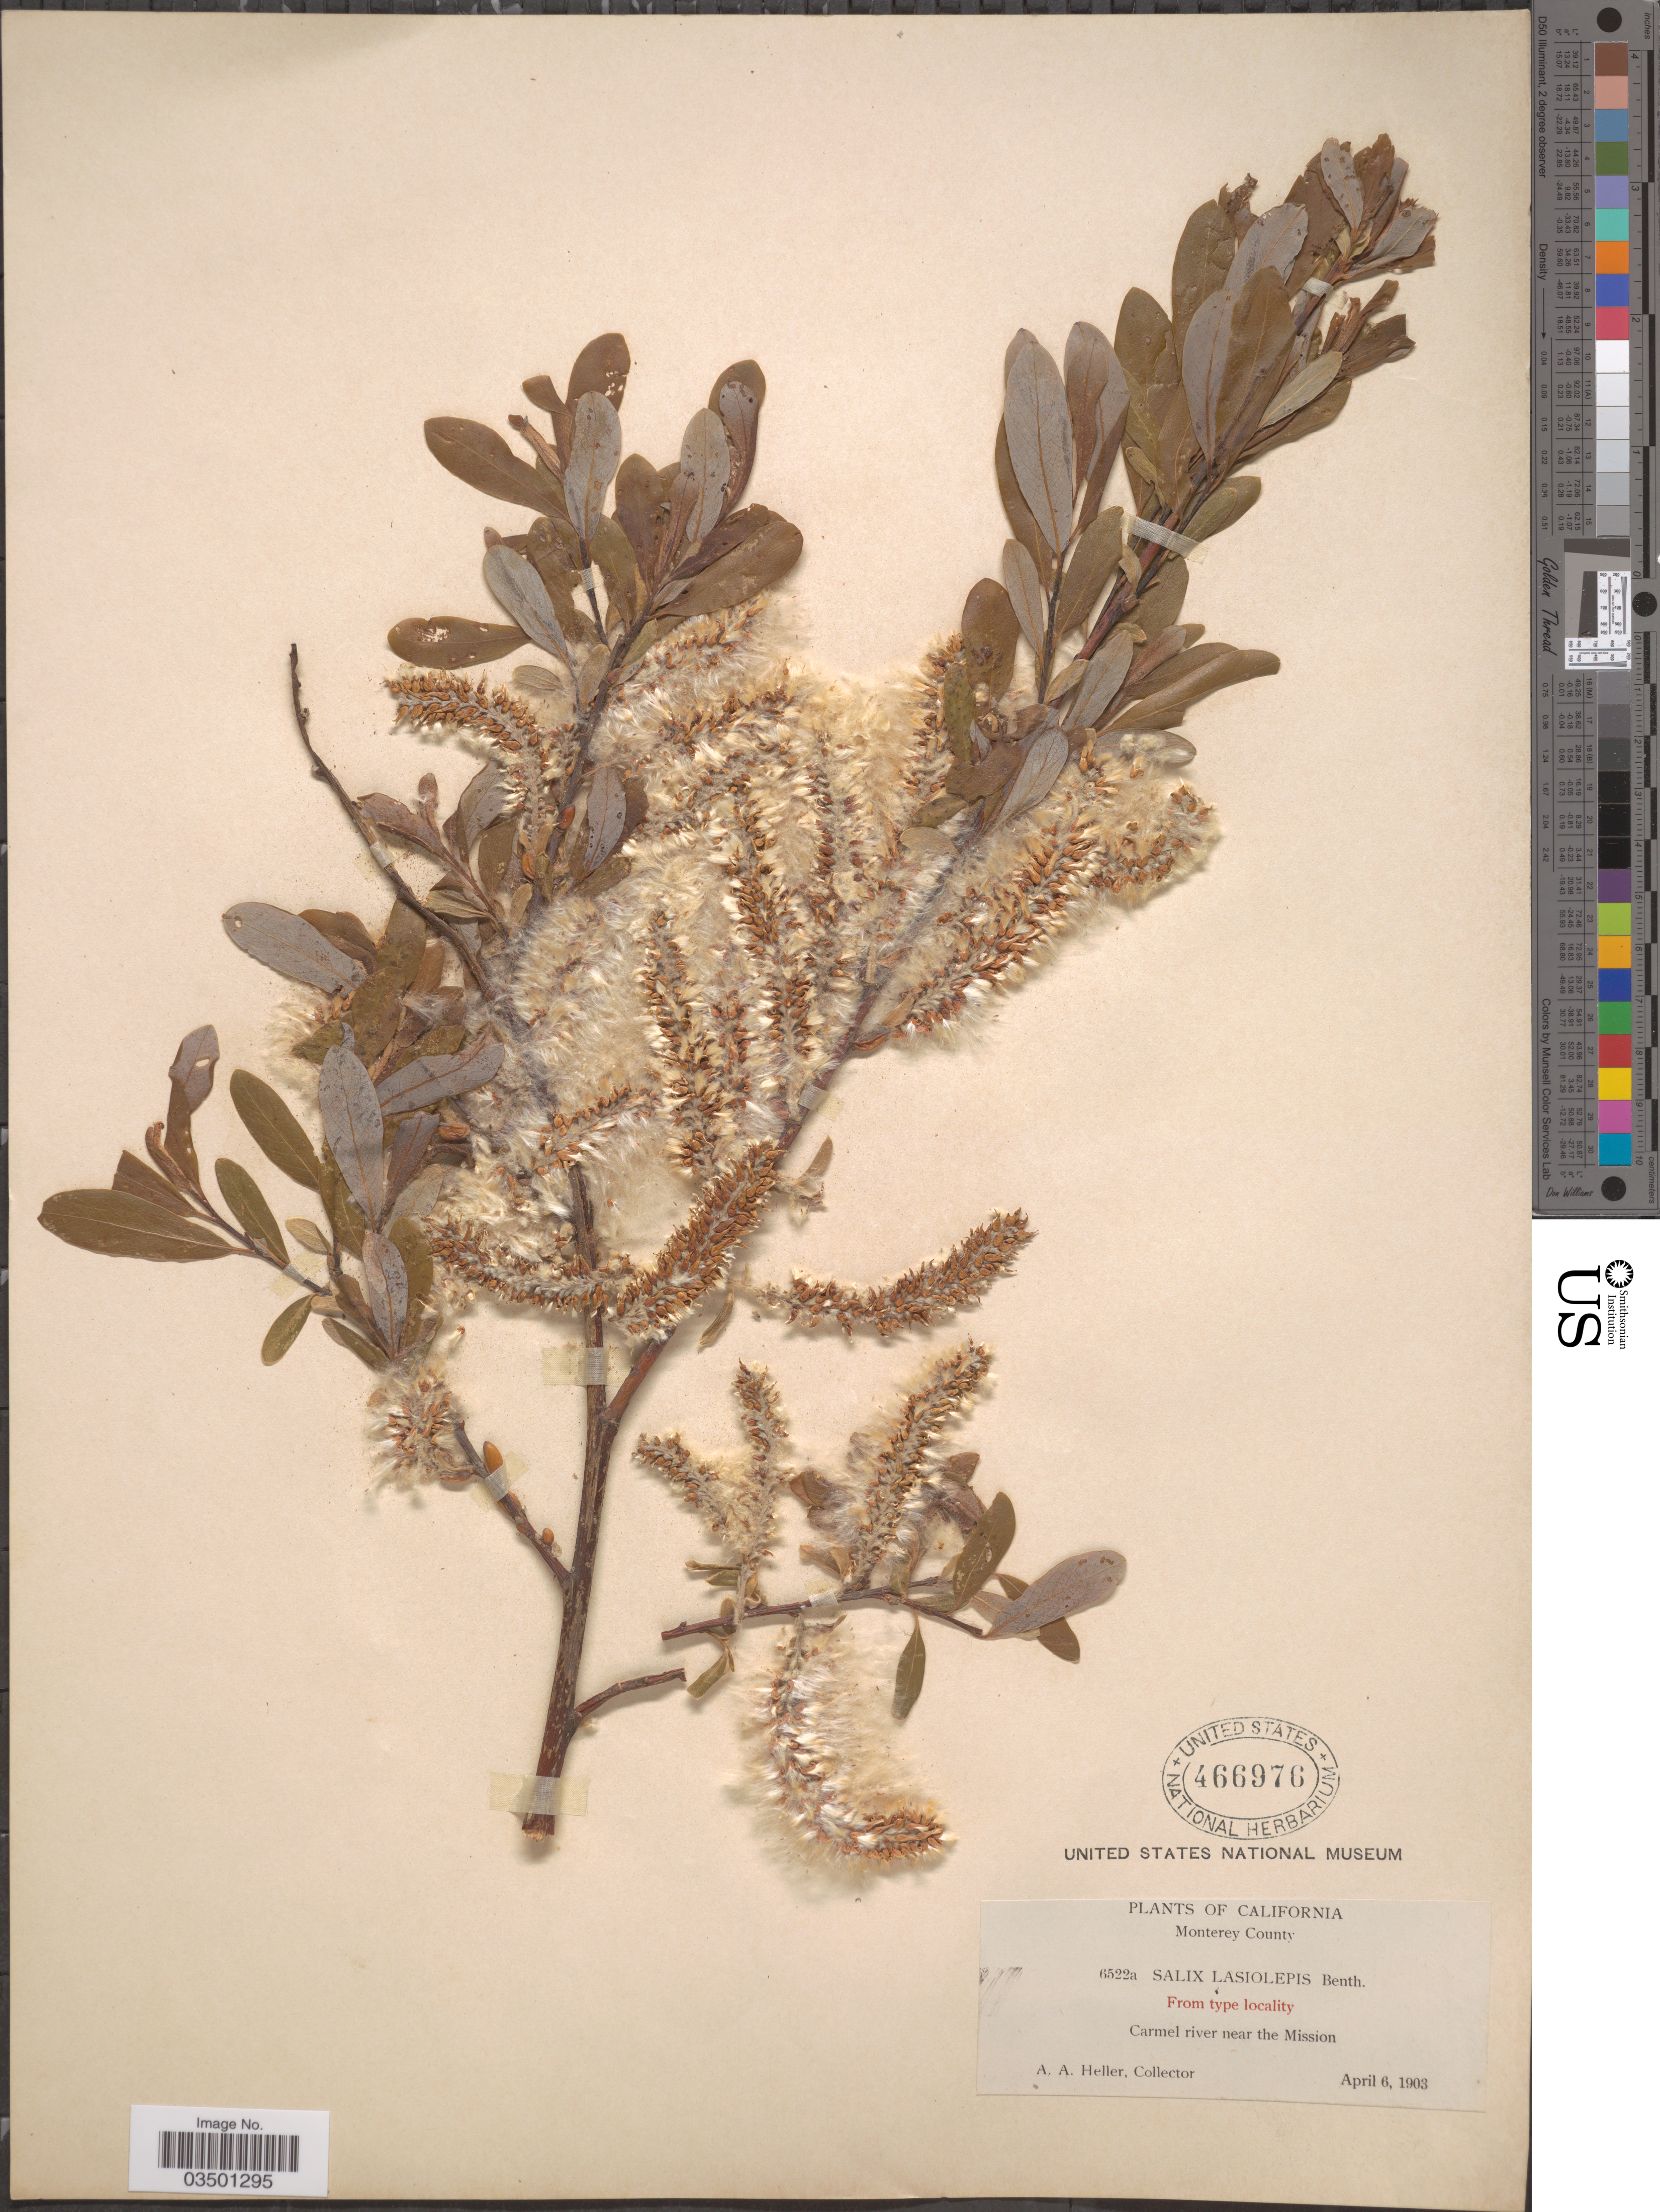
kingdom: Plantae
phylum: Tracheophyta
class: Magnoliopsida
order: Malpighiales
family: Salicaceae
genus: Salix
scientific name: Salix lasiolepis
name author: Benth.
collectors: A. A. Heller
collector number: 6522a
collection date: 1903-04-06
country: United States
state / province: California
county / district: Monterey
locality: Monterey County. Carmel river near the Mission.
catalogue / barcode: US 466976